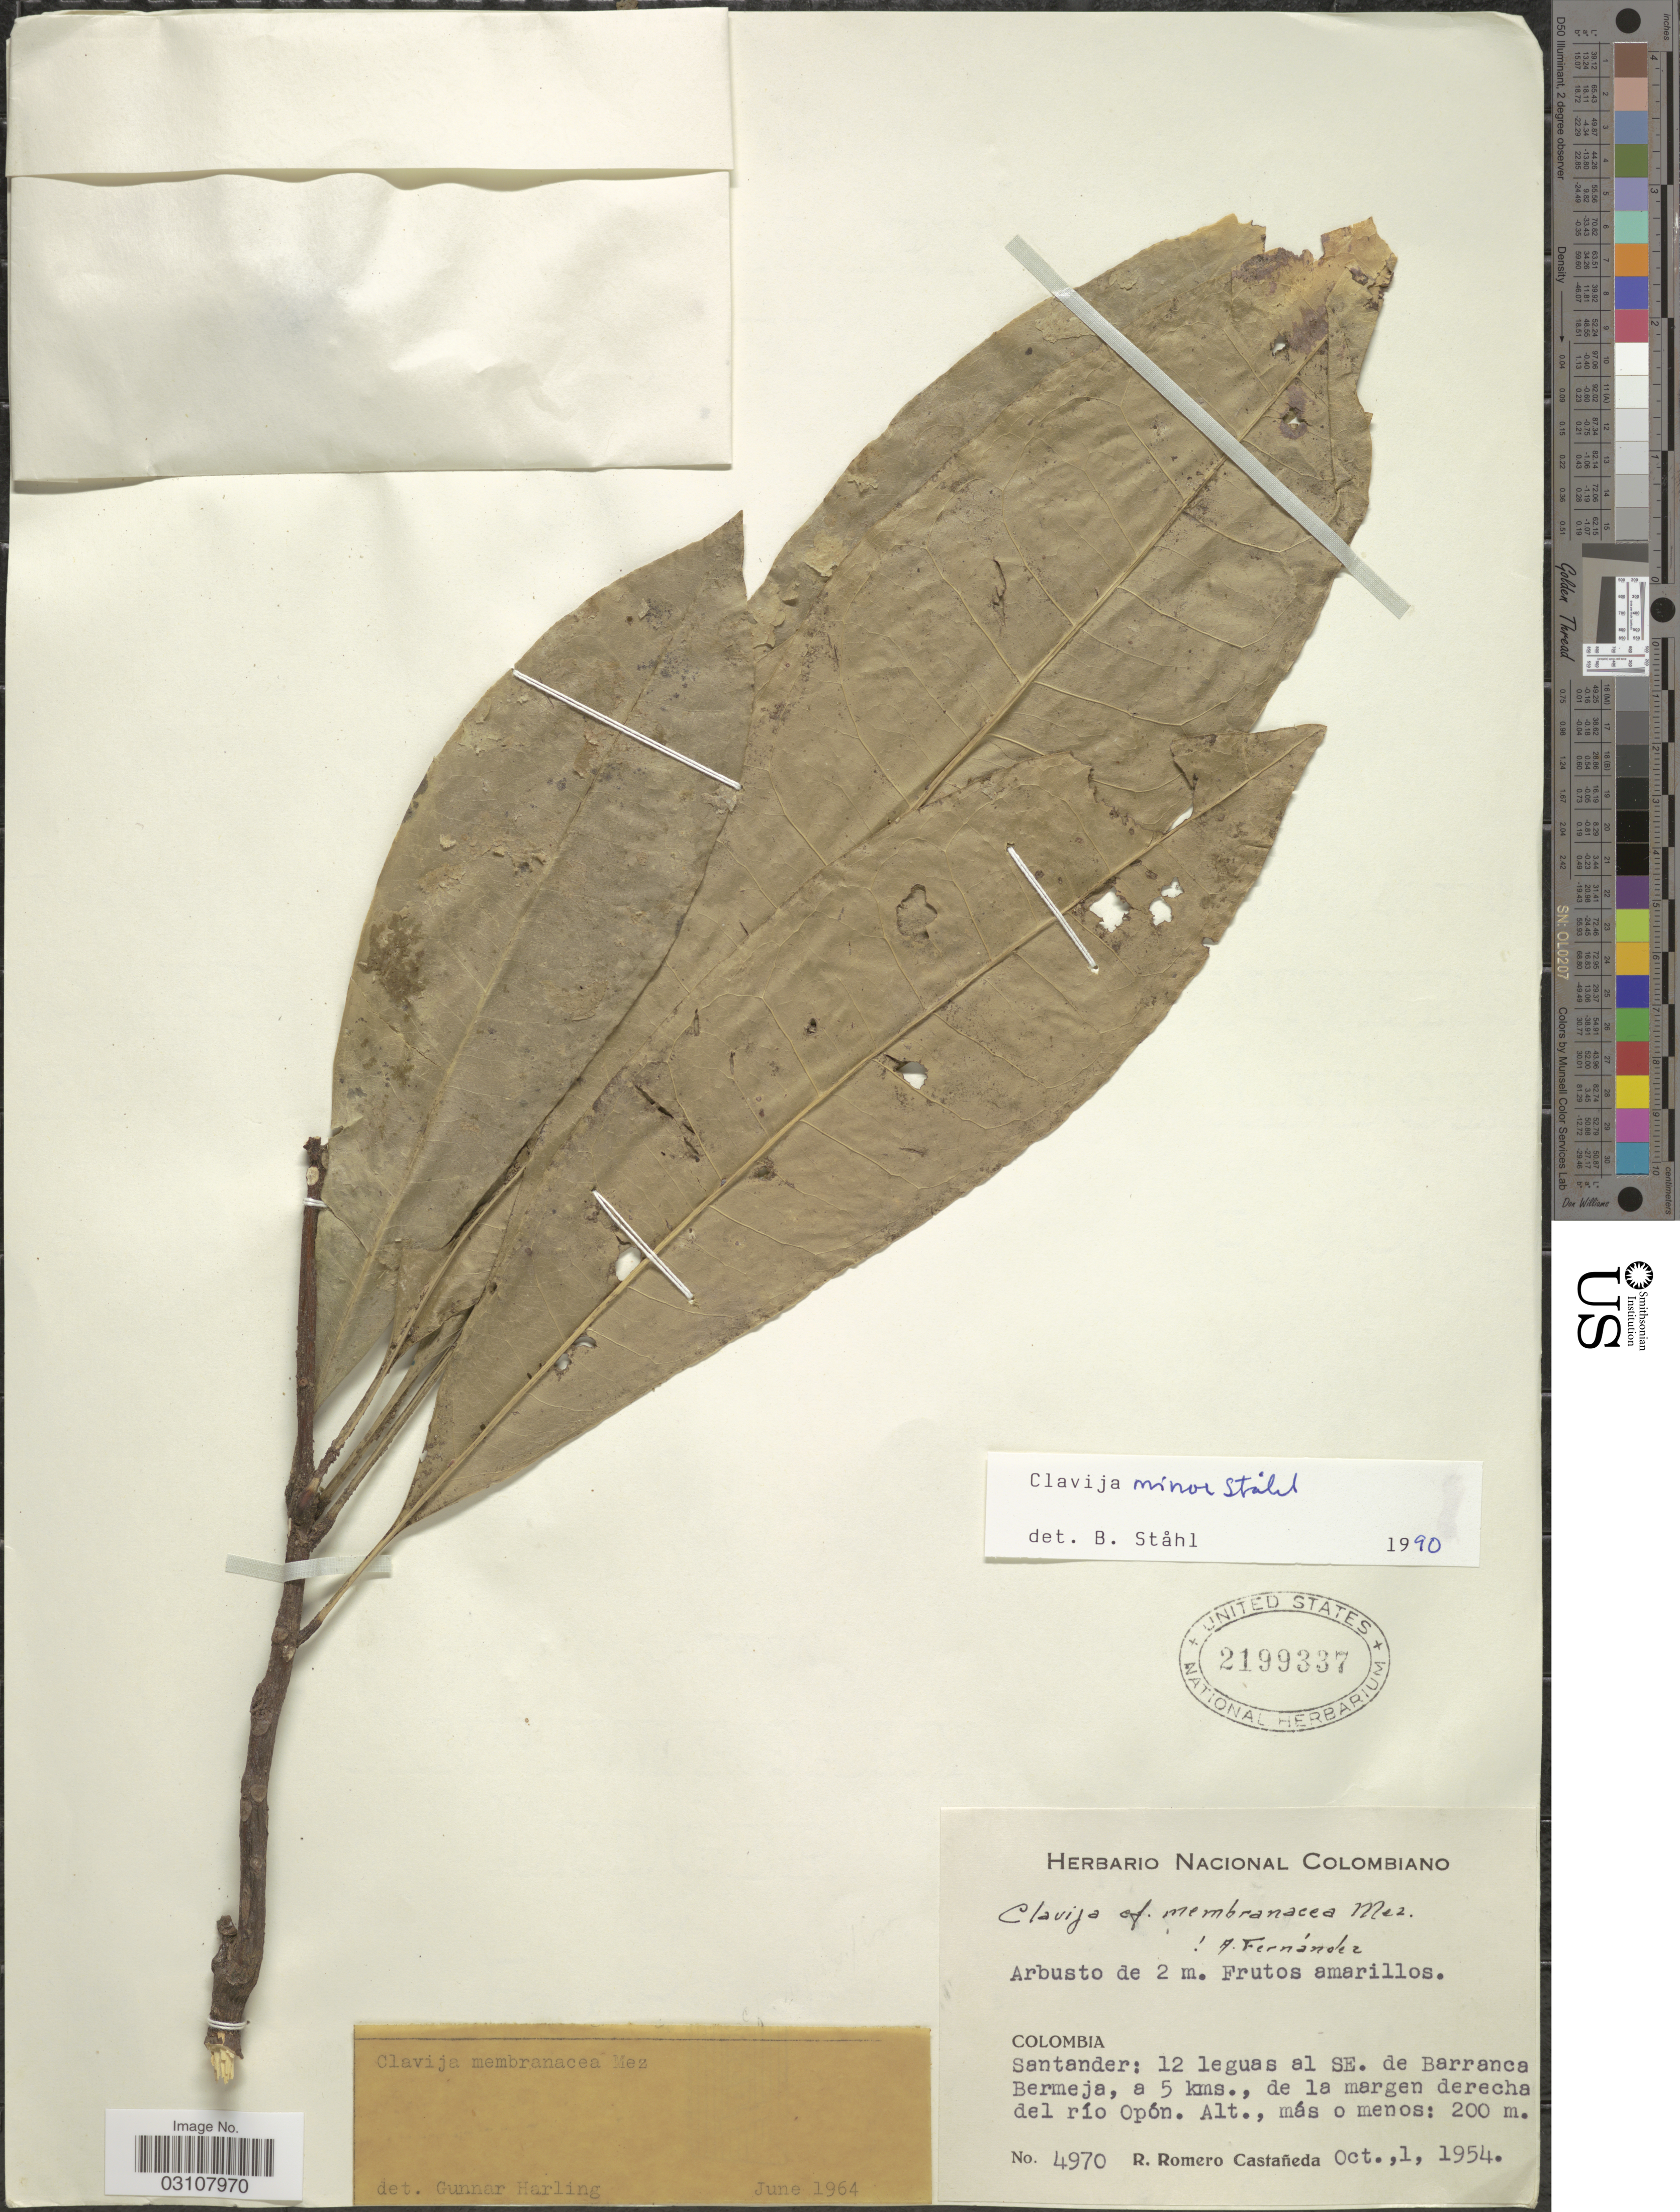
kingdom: Plantae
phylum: Tracheophyta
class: Magnoliopsida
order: Ericales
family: Primulaceae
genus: Clavija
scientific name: Clavija minor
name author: B. Ståhl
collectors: R. Romero Castañeda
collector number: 4970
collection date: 1954-10-01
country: Colombia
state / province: Santander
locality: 12 leguas al SE. de Barranca Bermeja, a 5 kms., de la margen derecha del río Opón.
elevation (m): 200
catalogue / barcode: US 2199337